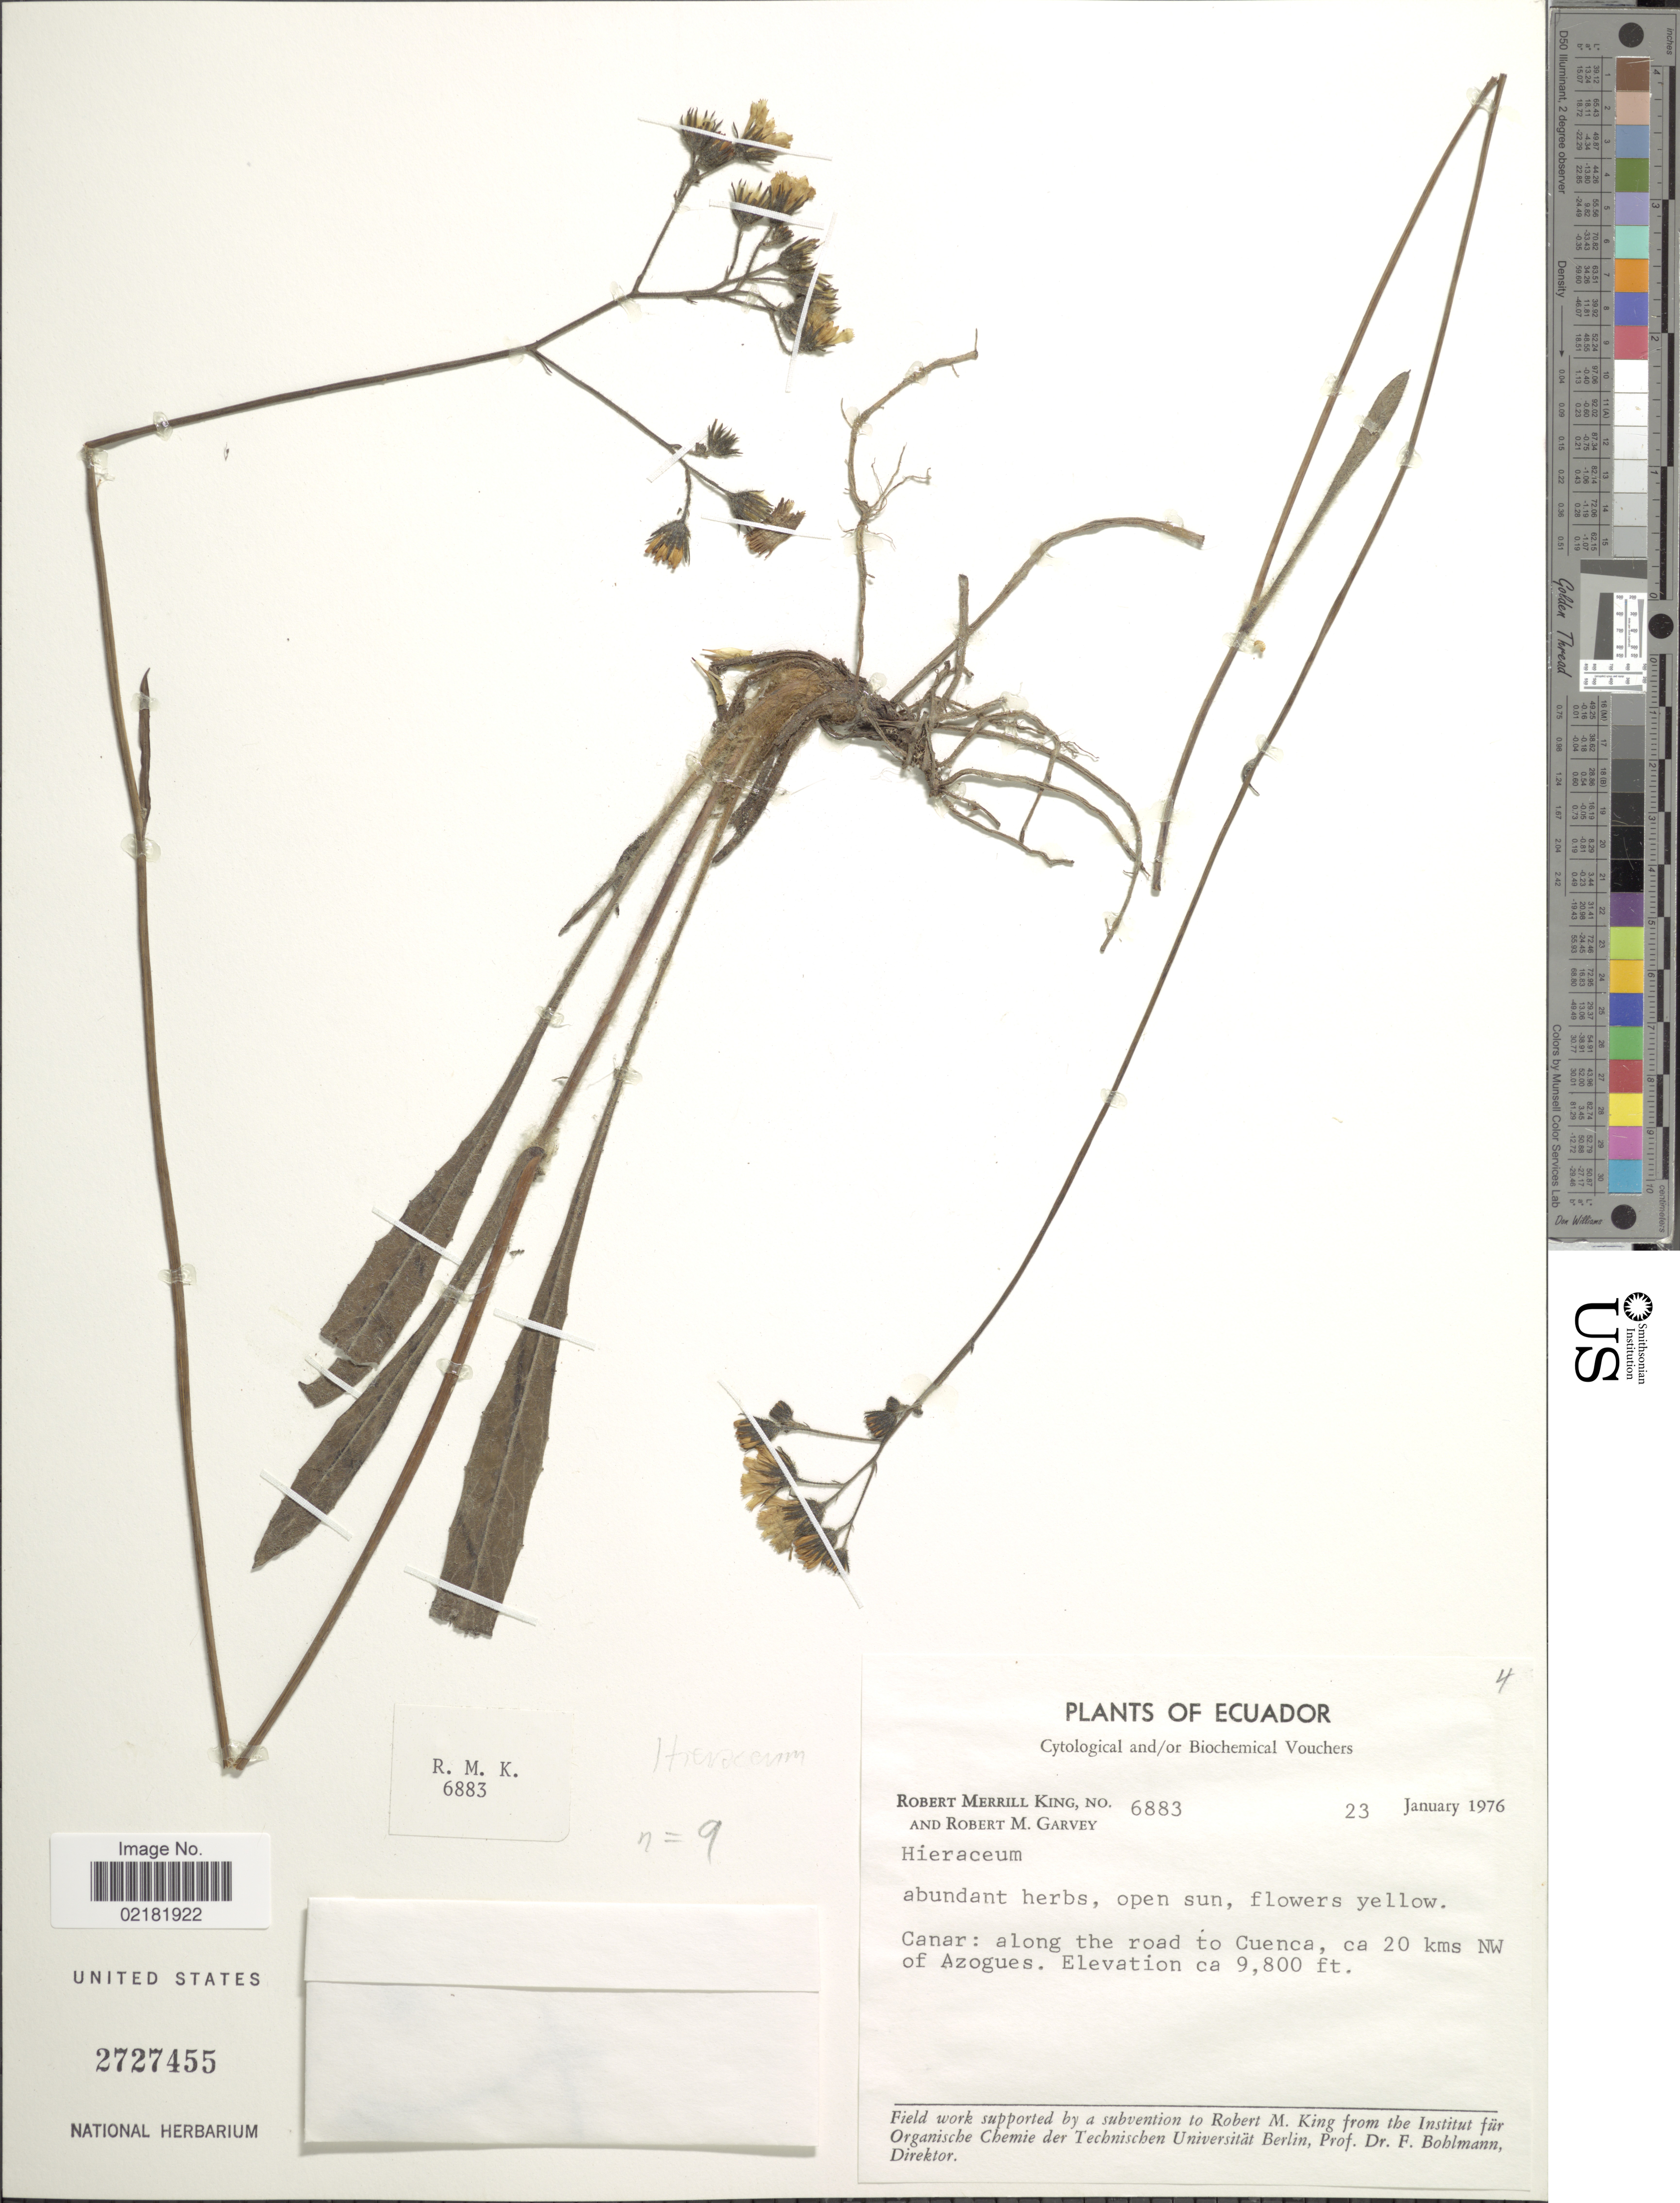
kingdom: Plantae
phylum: Tracheophyta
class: Magnoliopsida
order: Asterales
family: Asteraceae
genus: Hieracium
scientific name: Hieracium repandulare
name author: Druce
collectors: R. M. King & R. Garvey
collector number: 6883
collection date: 1976-01-23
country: Ecuador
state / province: Cañar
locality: Along the road to Cuenca, ca 20 kms NW of Azogues.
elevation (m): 2987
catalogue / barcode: US 2727455